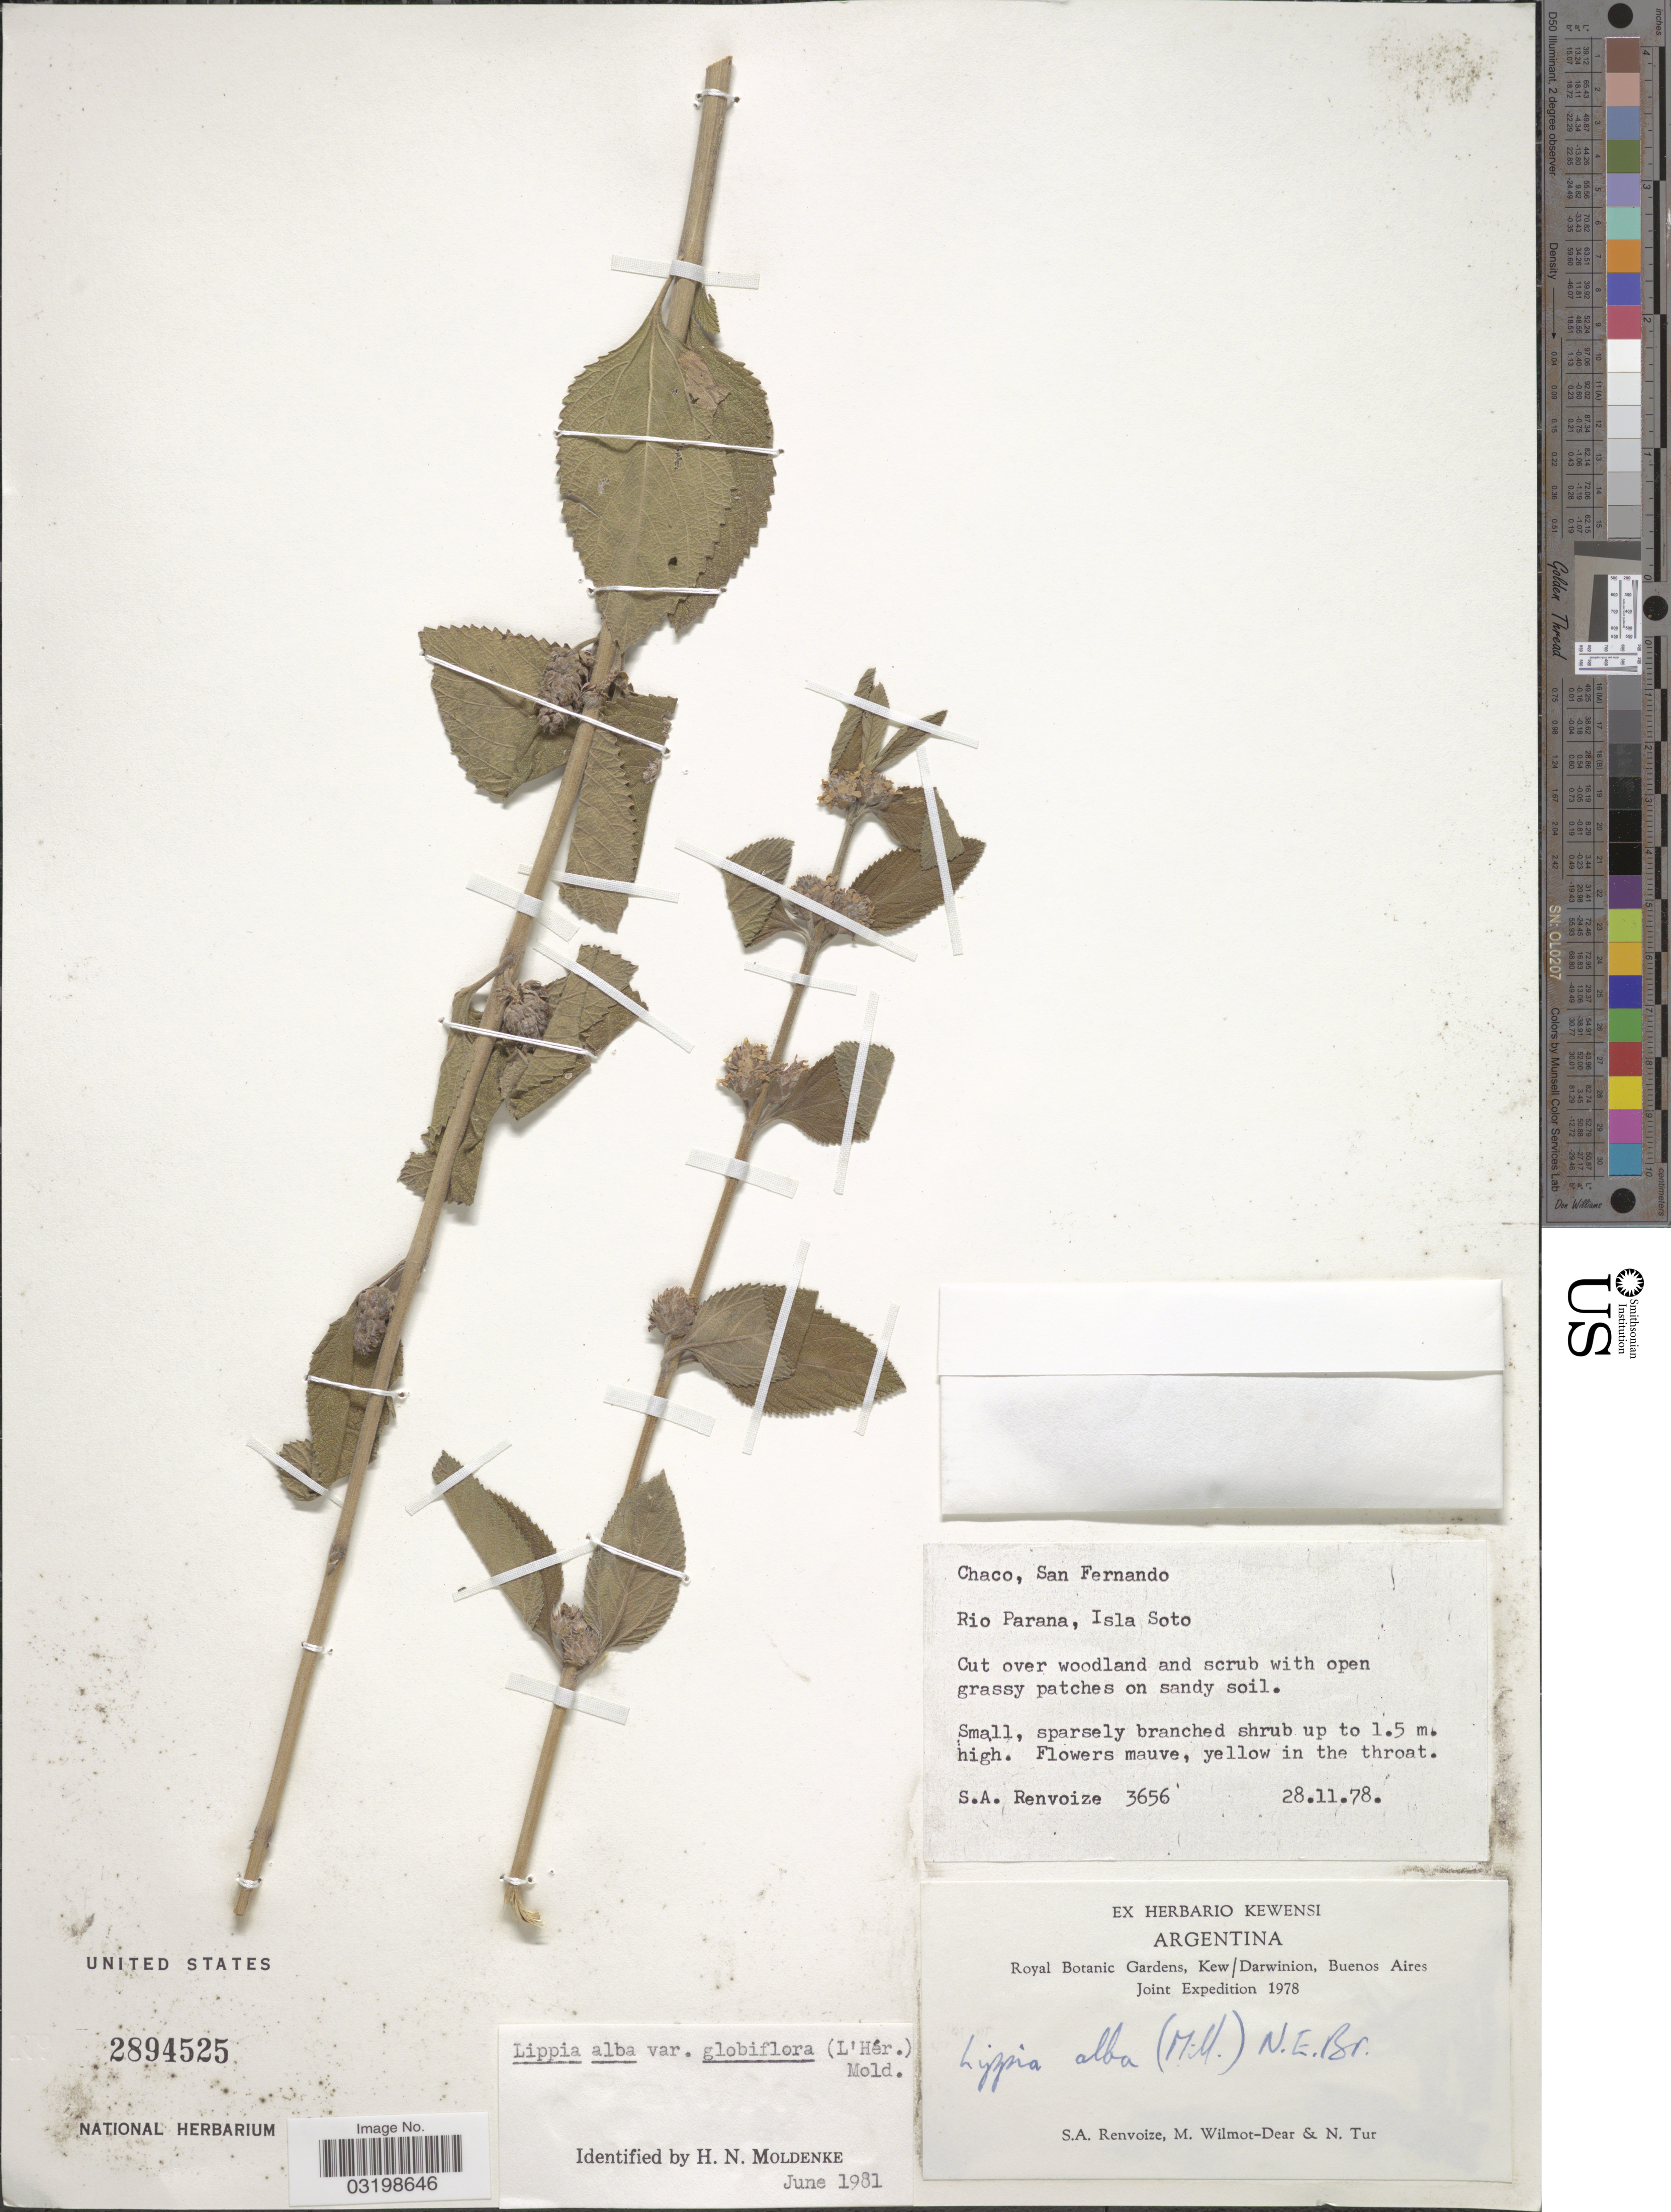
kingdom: Plantae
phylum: Tracheophyta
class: Magnoliopsida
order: Lamiales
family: Verbenaceae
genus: Lippia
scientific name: Lippia alba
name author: (Mill.) N.E. Br. ex Britton & P. Wilson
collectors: S. A. Renvoize, M. Wilmot-Dear & N. Tur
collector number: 3656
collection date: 1978-11-28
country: Argentina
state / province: Chaco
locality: San Fernando, Rio Parana, Isla Soto.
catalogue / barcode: US 2894525